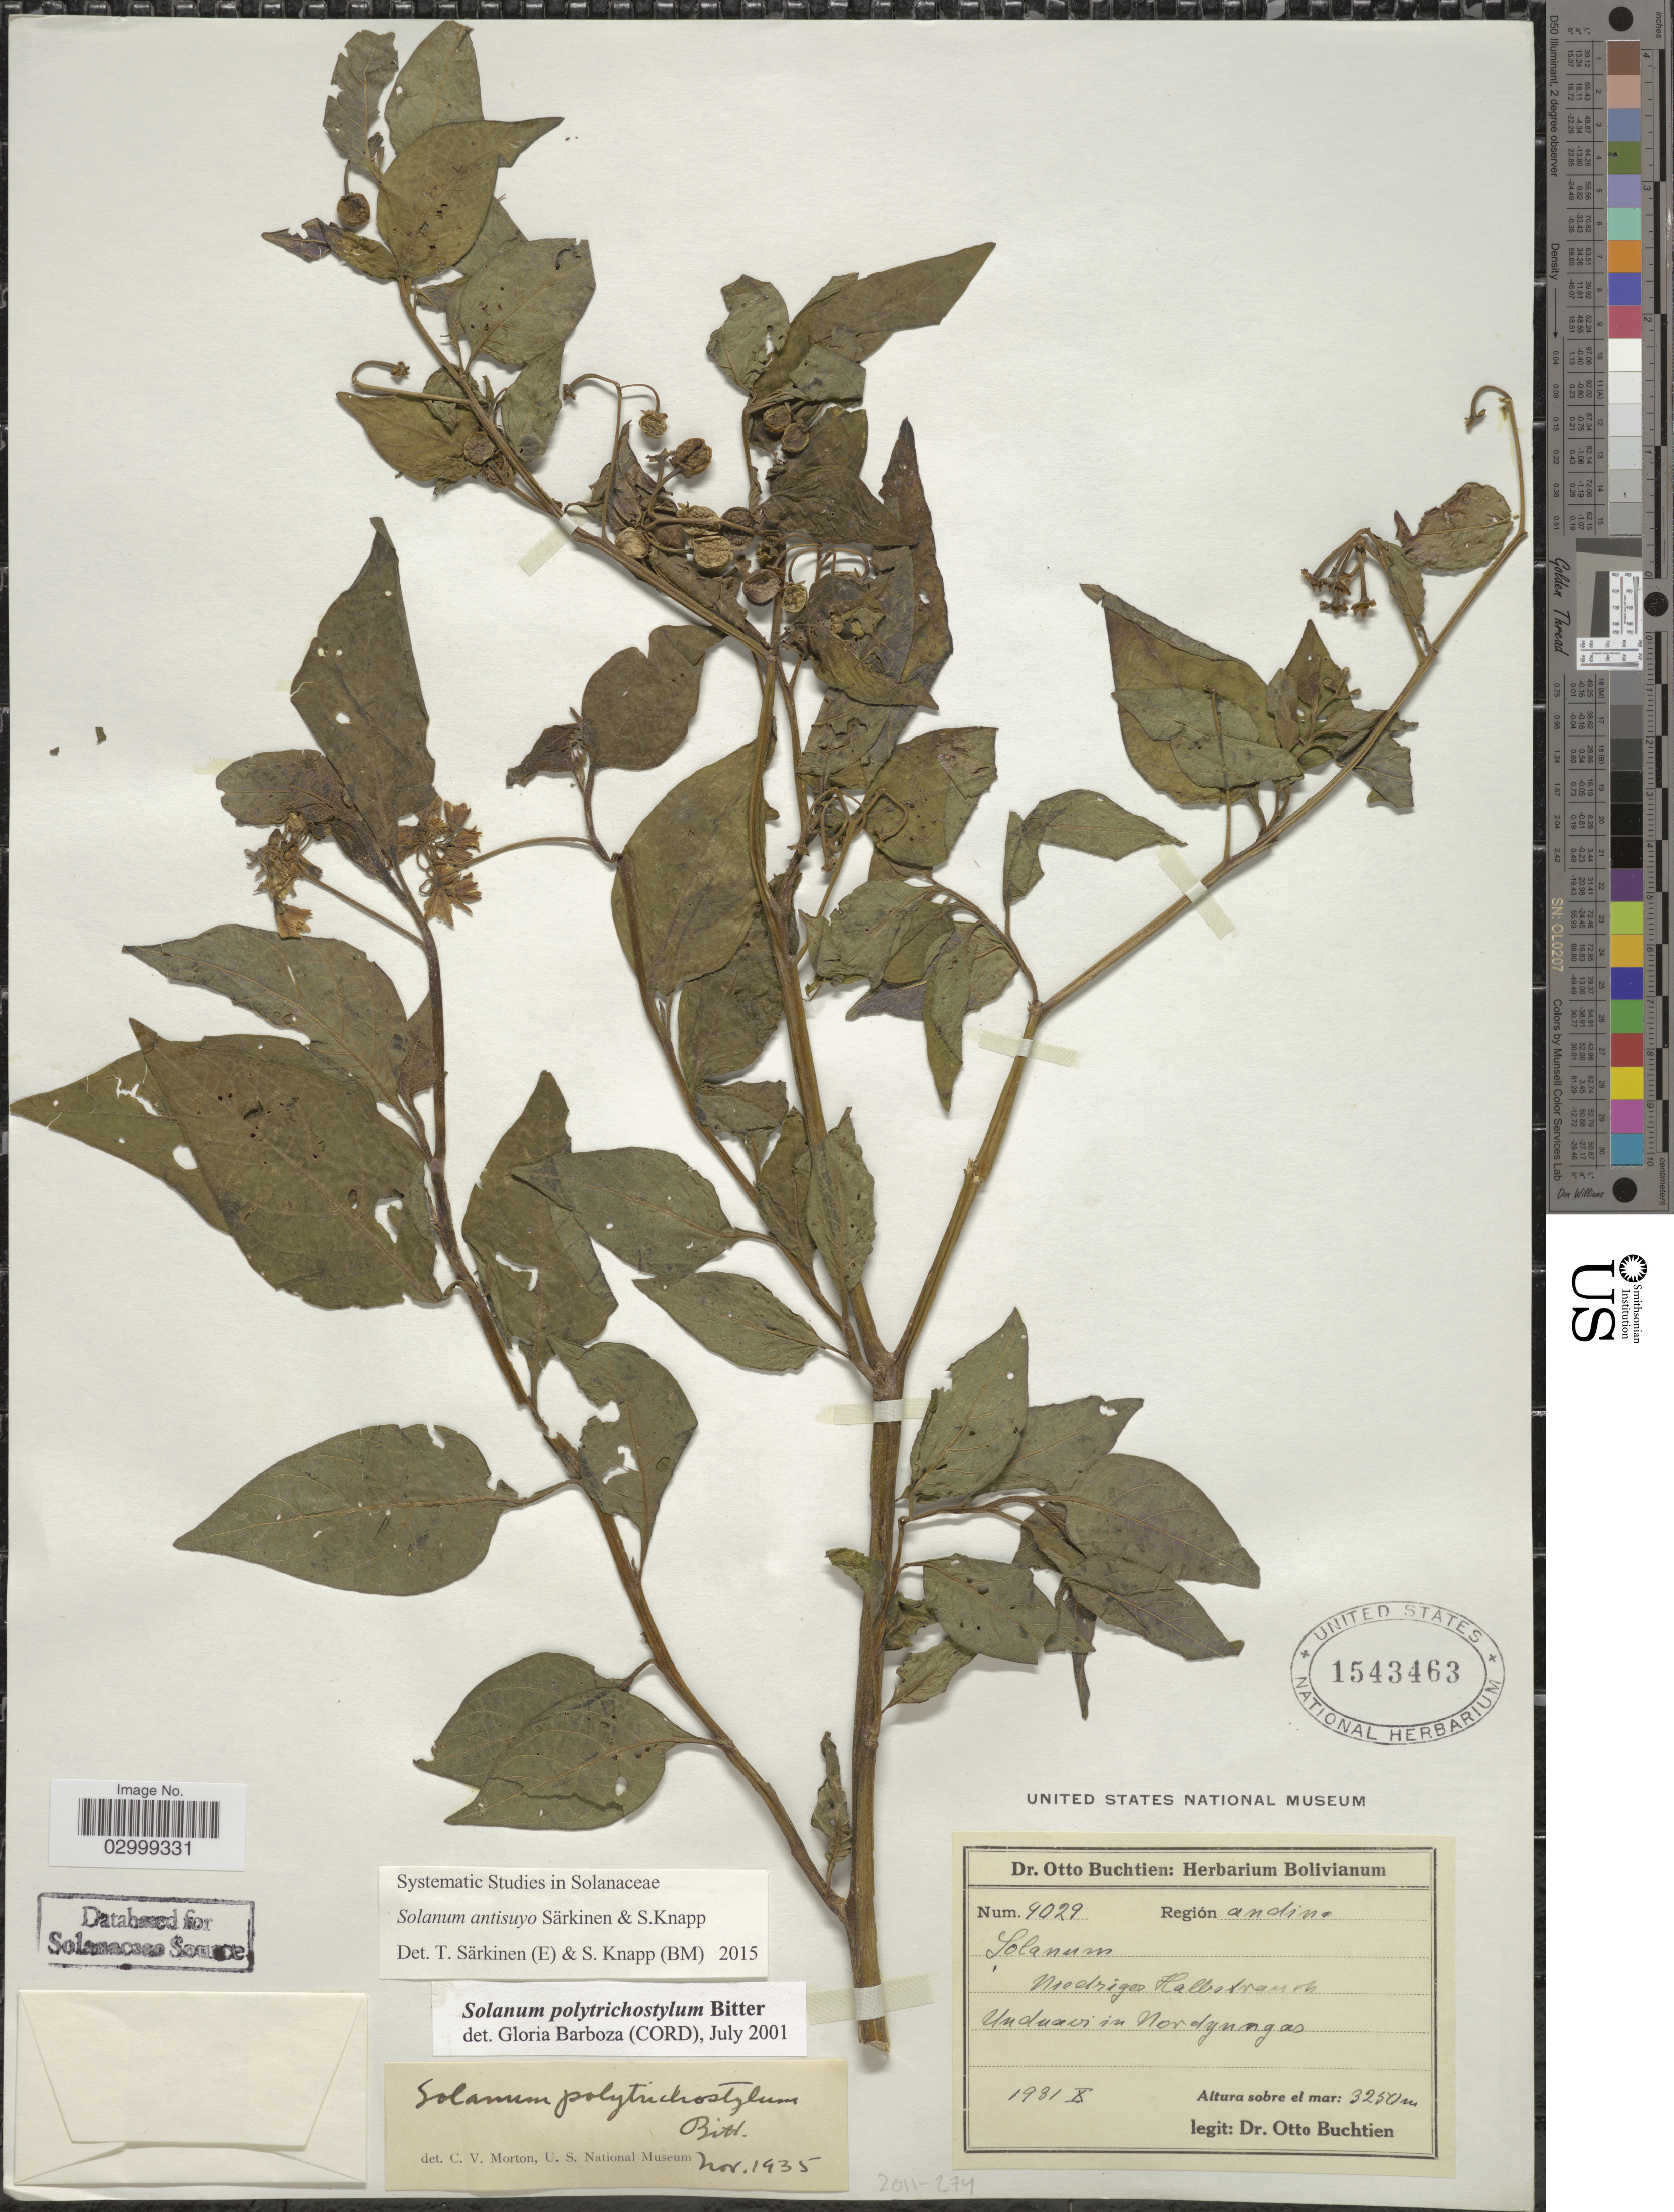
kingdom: Plantae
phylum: Tracheophyta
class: Magnoliopsida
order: Solanales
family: Solanaceae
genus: Solanum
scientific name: Solanum antisuyo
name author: Särkinen & S. Knapp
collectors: O. Buchtien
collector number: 9029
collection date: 1931-10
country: Bolivia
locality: Unduavi in Nordyungas, Region andina, Región andina.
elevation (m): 3250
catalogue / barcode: US 1543463